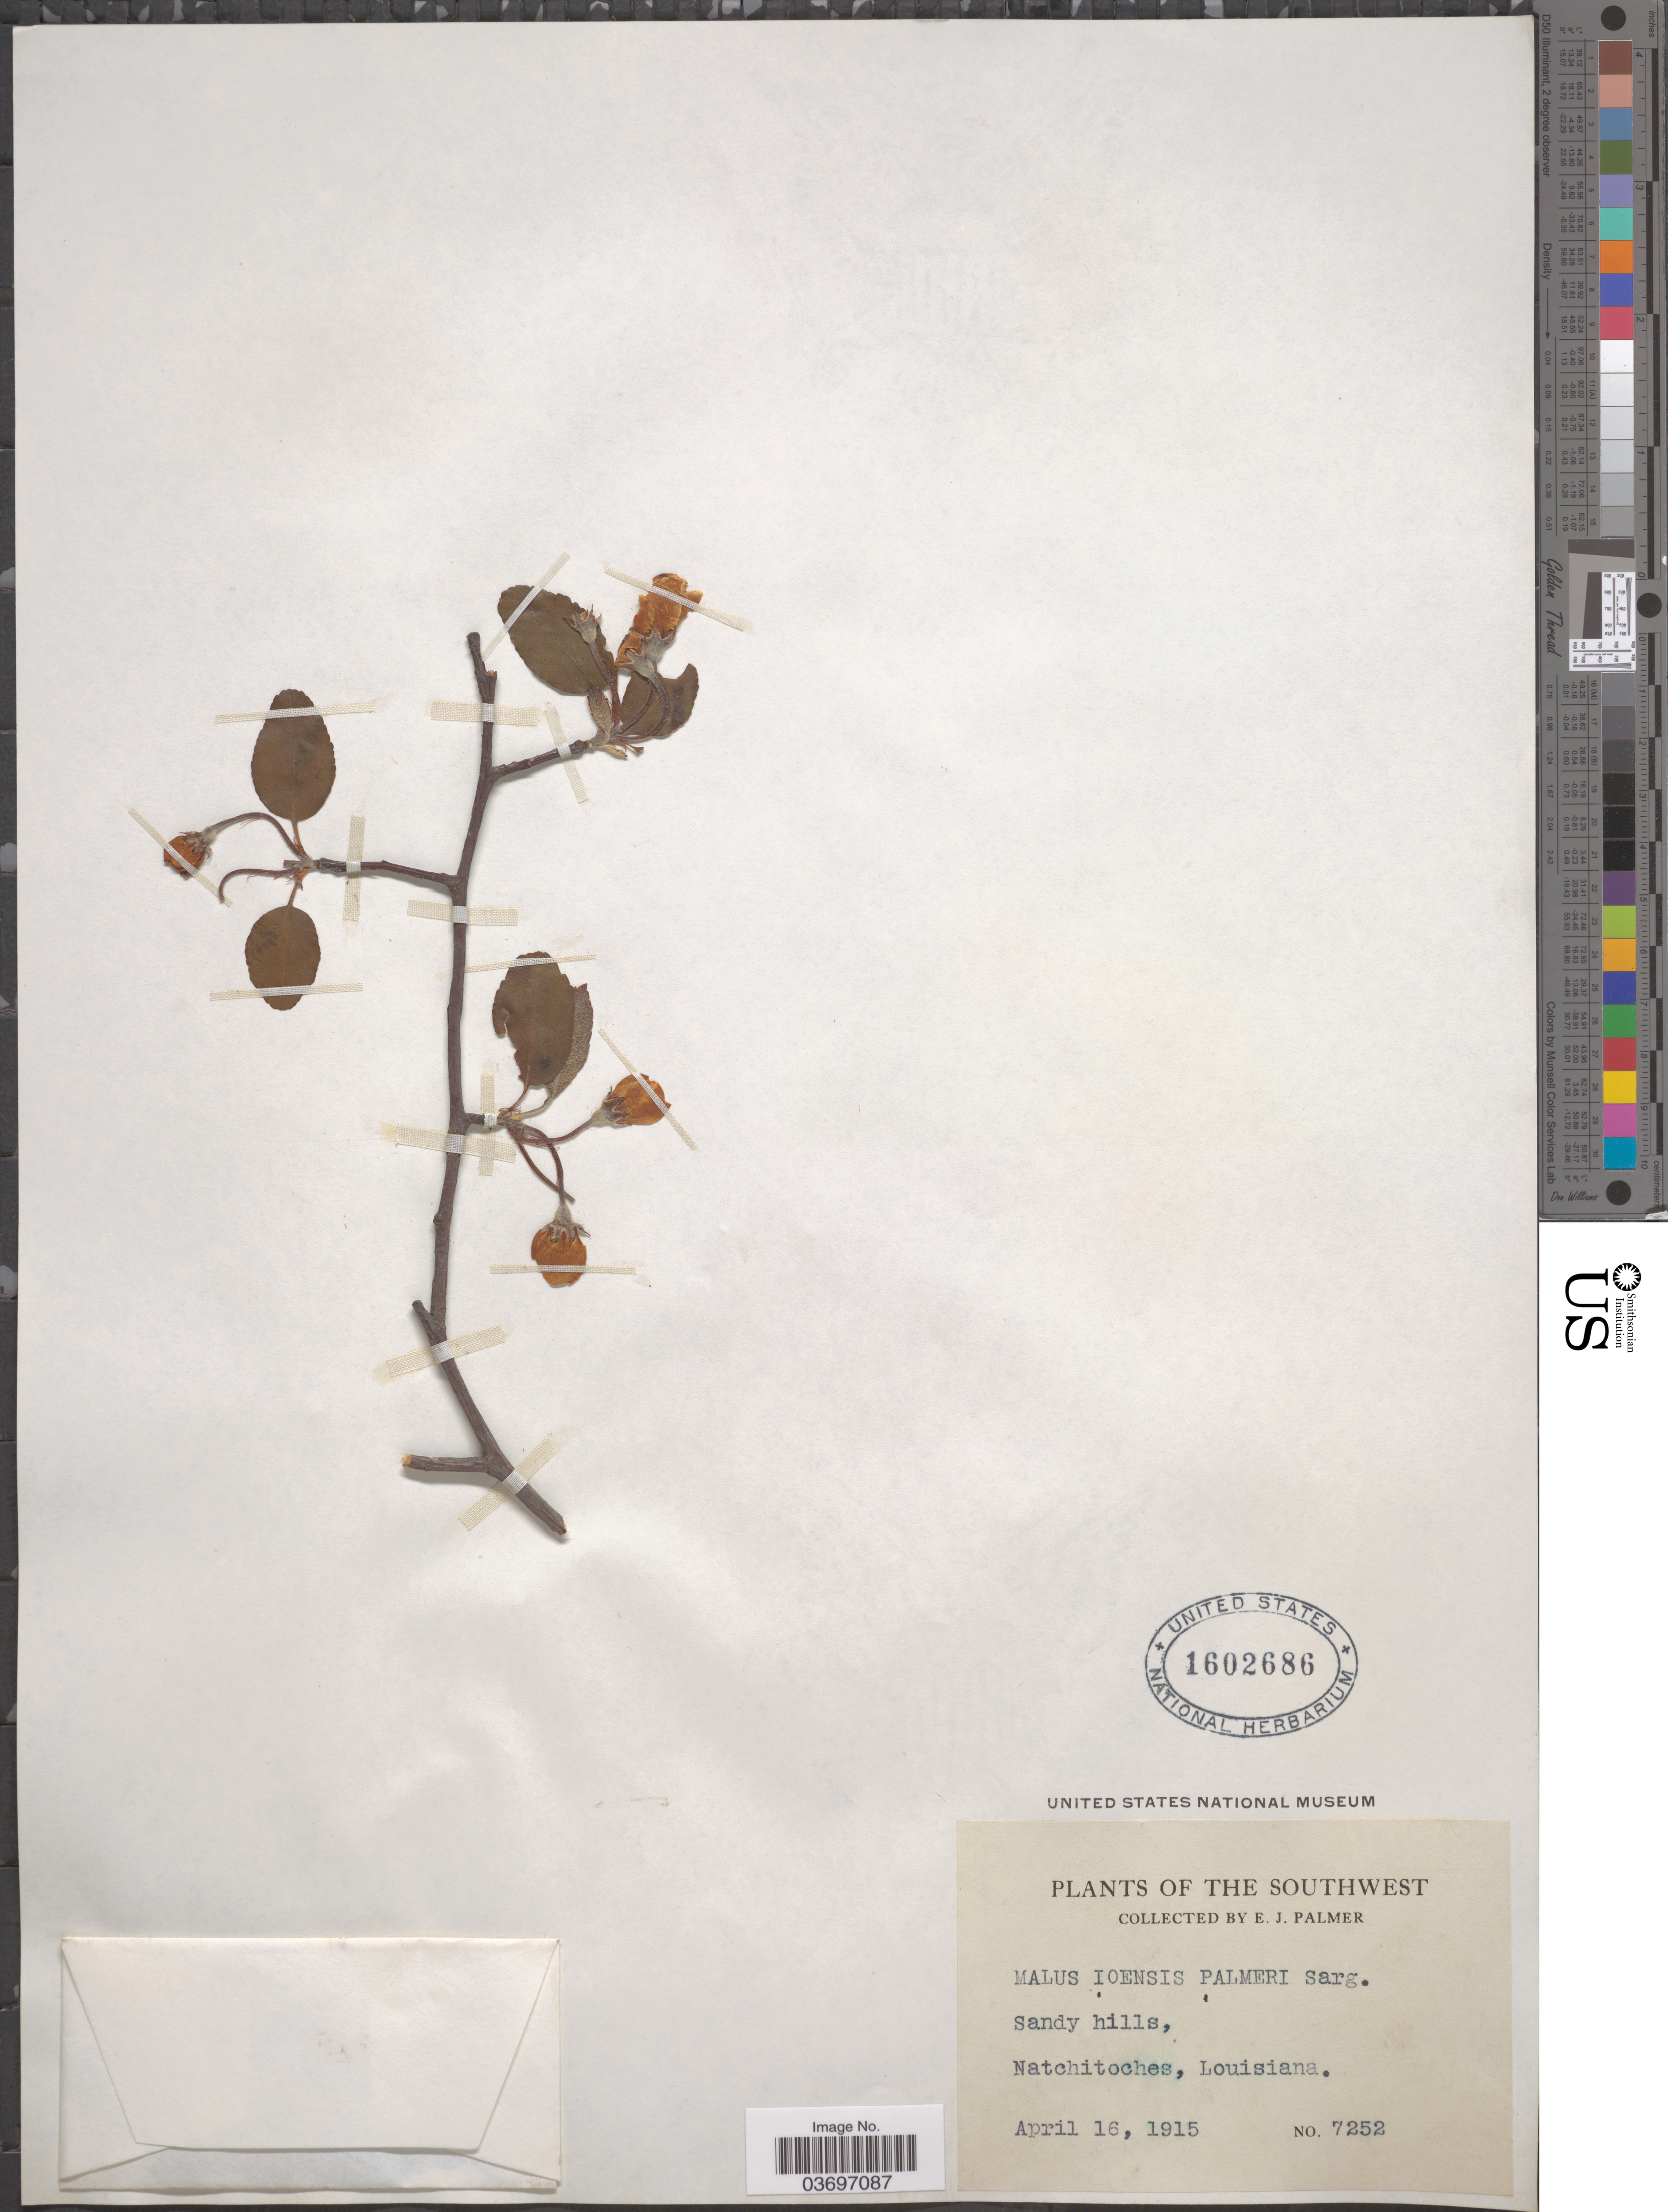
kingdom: Plantae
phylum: Tracheophyta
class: Magnoliopsida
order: Rosales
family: Rosaceae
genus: Malus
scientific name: Malus ioensis var. palmeri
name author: Rehder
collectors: E. J. Palmer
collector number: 7252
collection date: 1915-04-16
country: United States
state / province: Louisiana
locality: The Southwest. Natchitoches.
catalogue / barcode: US 1602686